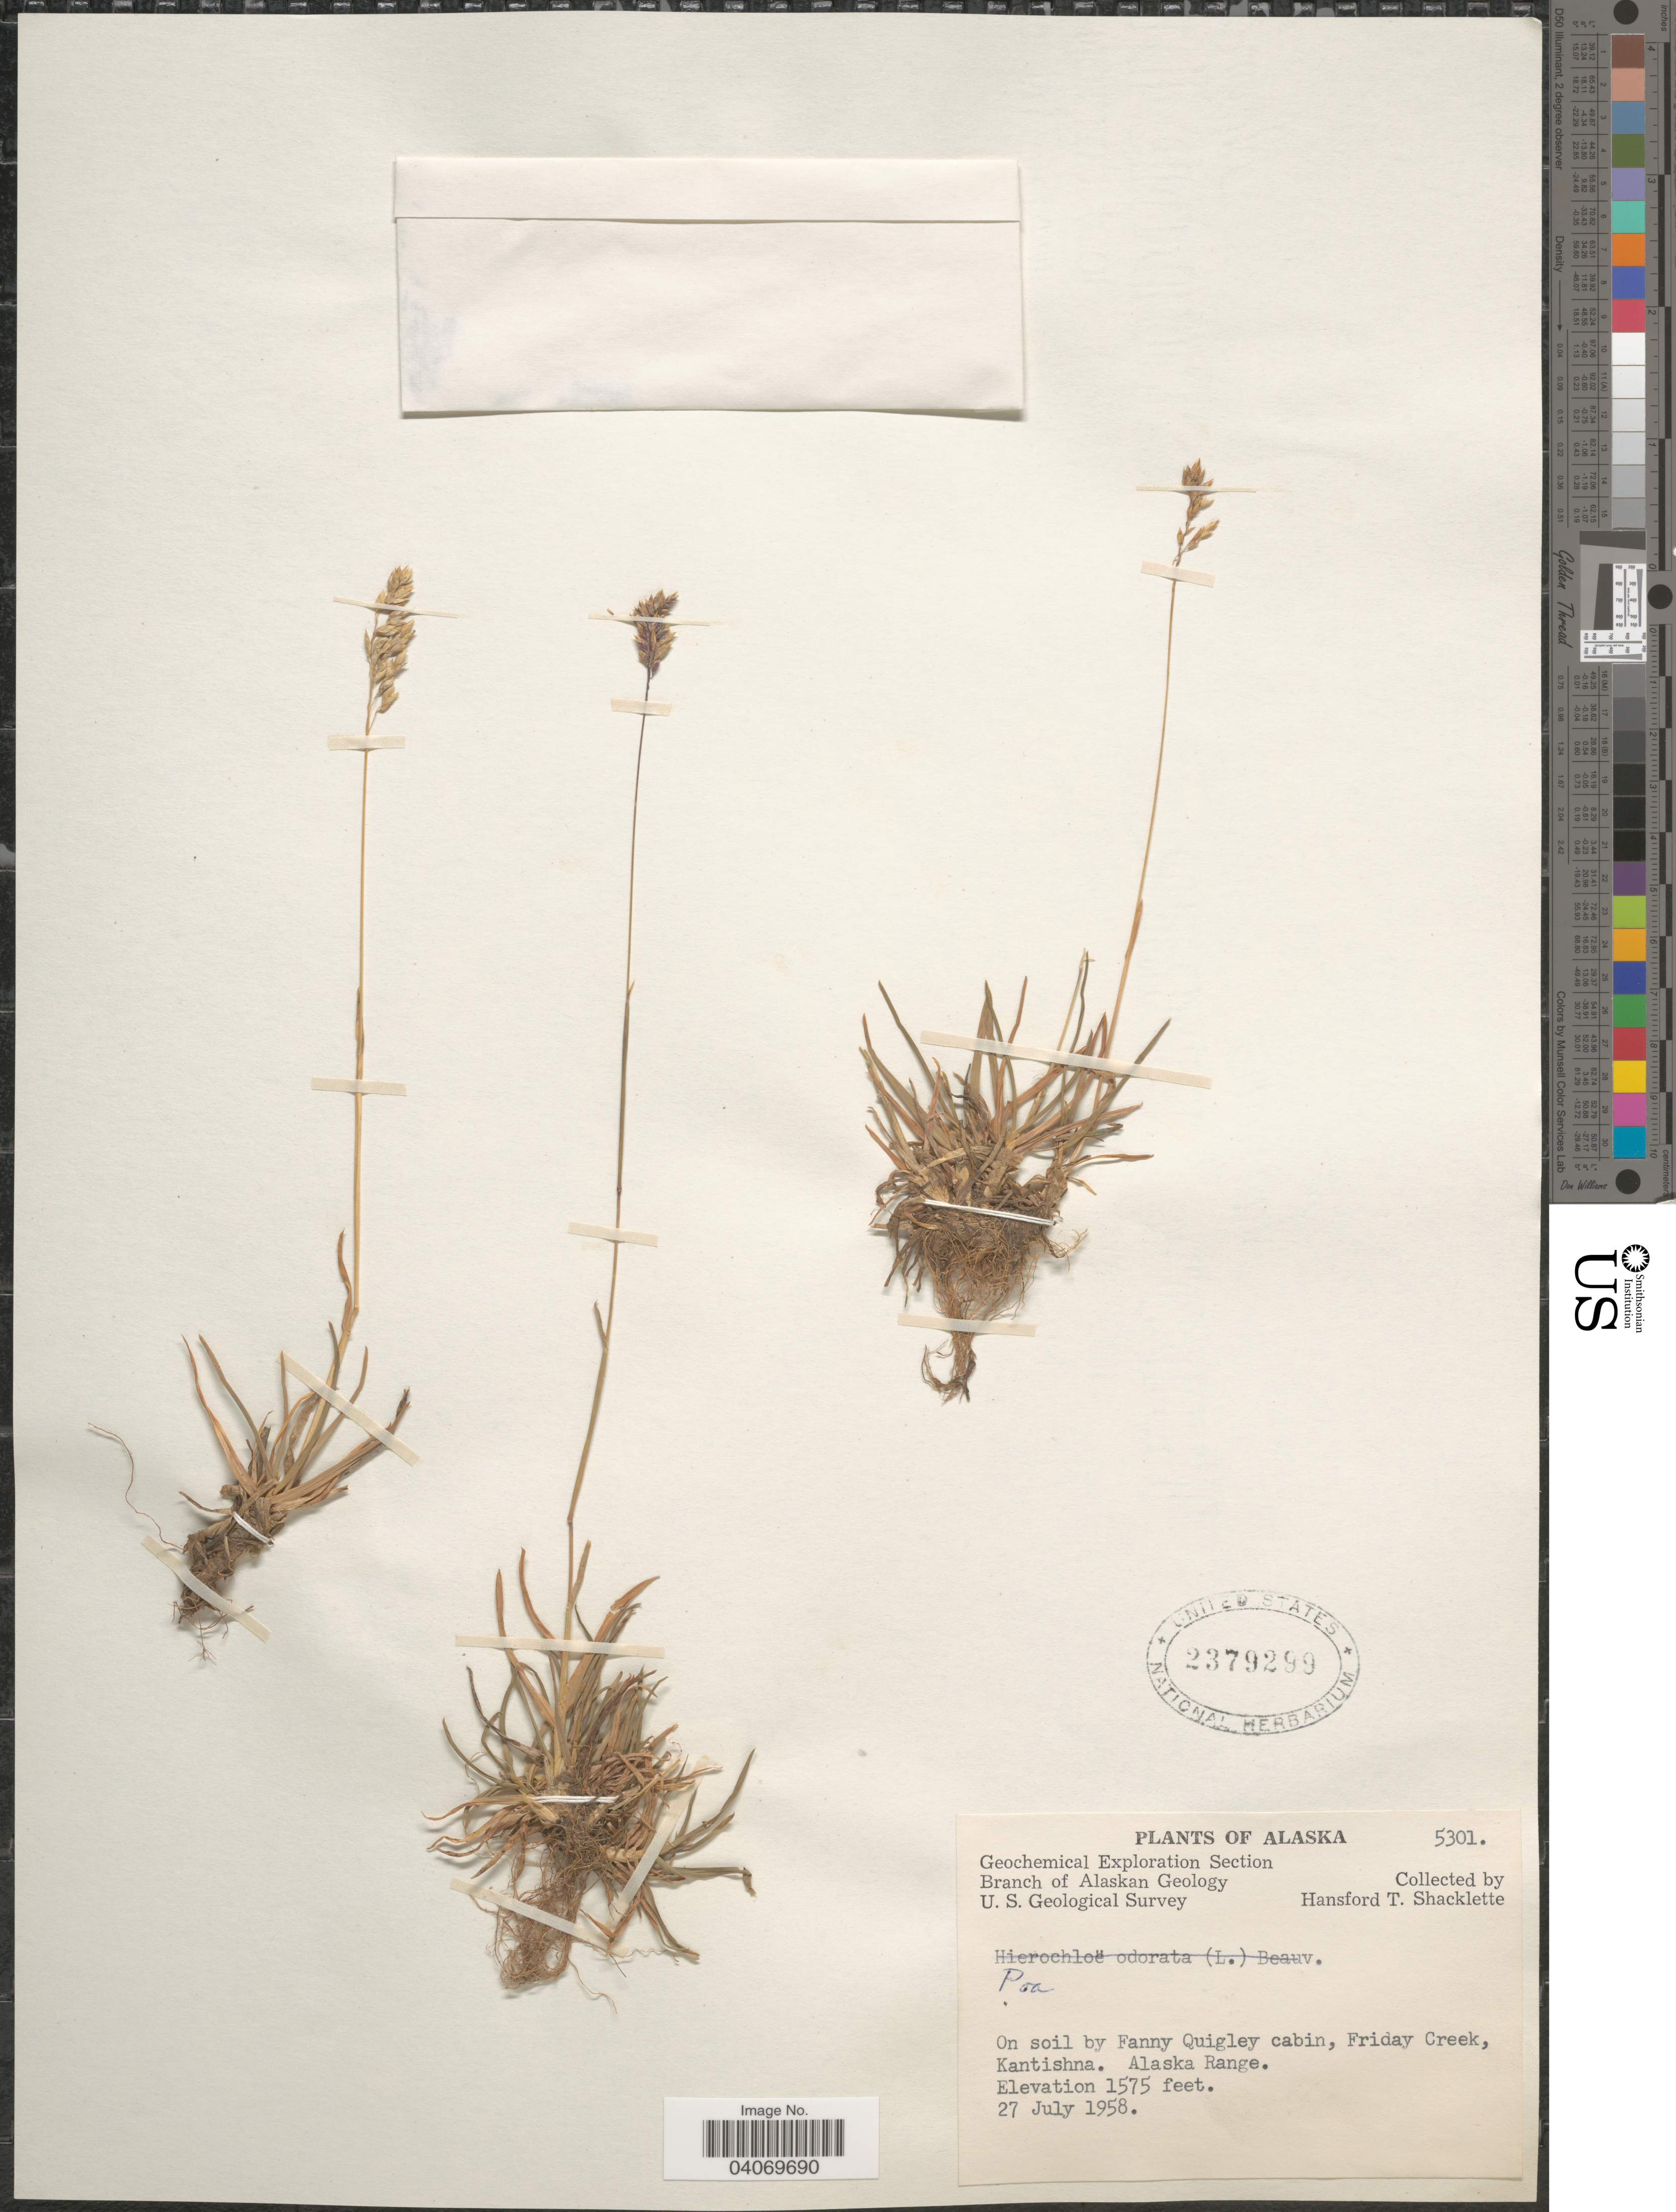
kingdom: Plantae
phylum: Tracheophyta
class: Liliopsida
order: Poales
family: Poaceae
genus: Poa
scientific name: Poa sp.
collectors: H. Shacklette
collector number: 5301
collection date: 1958-07-27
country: United States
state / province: Alaska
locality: Geochemical Exploration Section Branch of Alaskan Geology. U. S. Geological Survey. On soil by Fanny Quigley cabin, Friday Creek, Kantishna. Alaska Range.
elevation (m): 480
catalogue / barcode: US 2379299